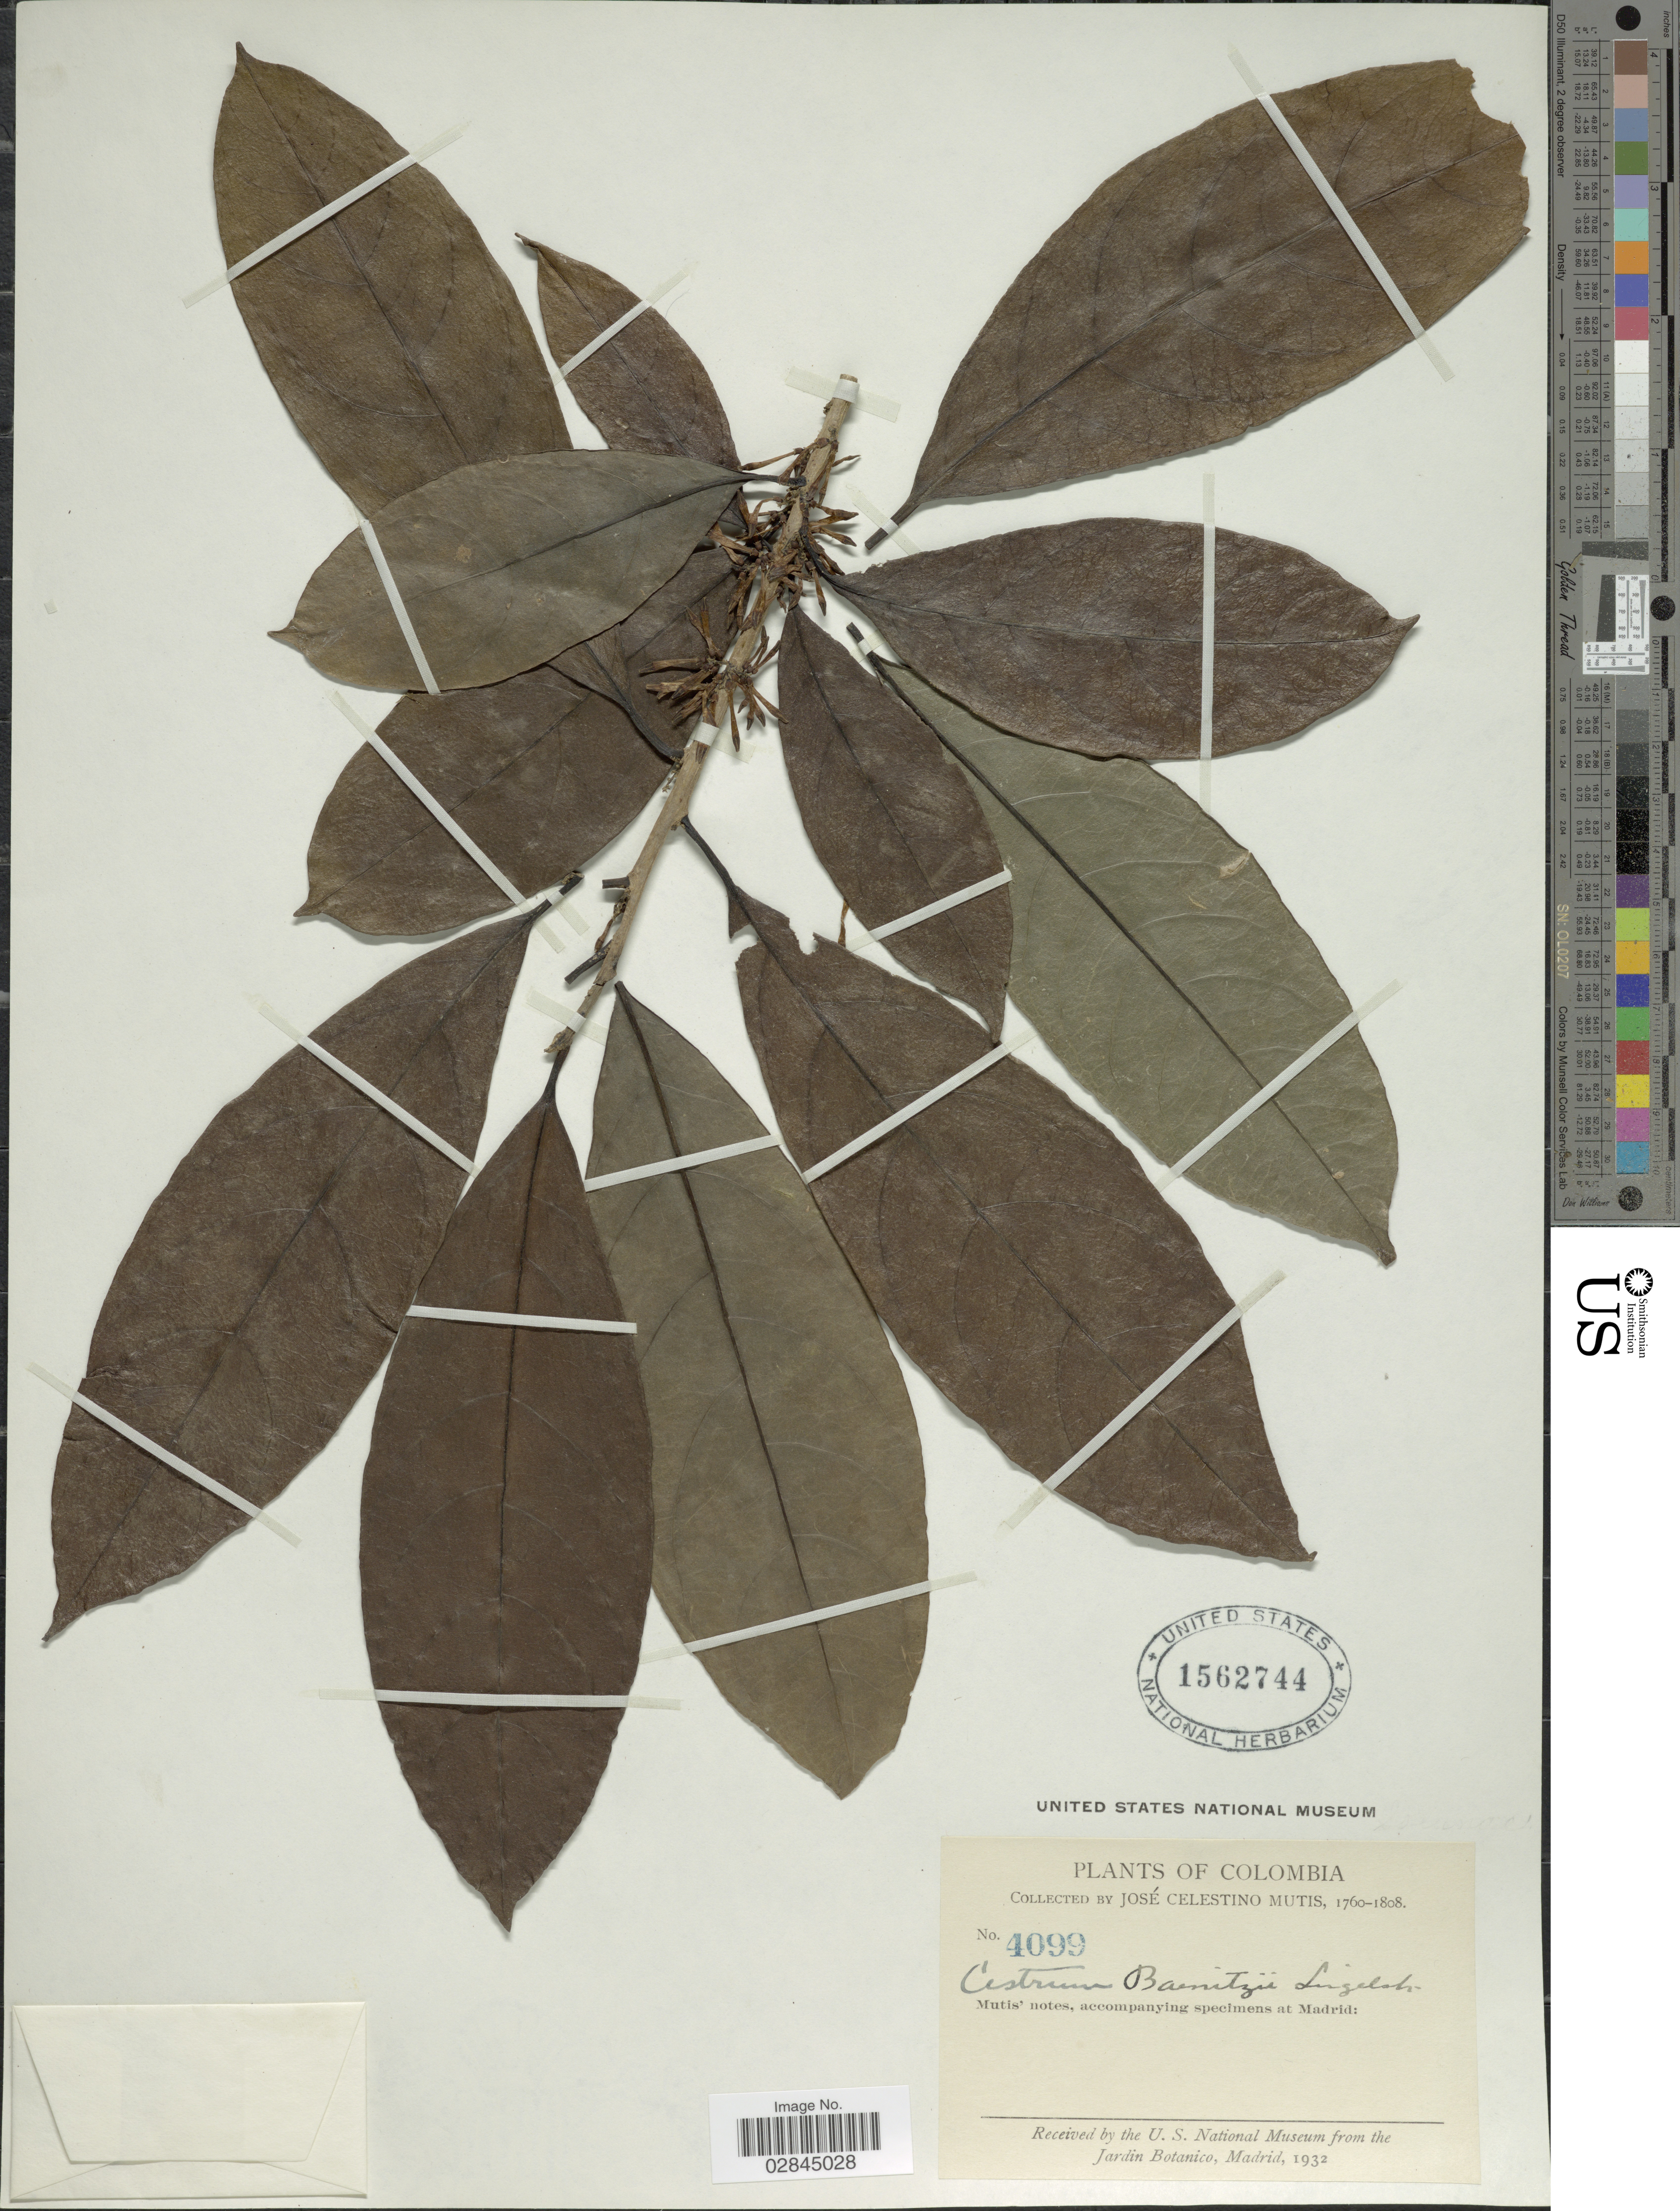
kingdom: Plantae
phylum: Tracheophyta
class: Magnoliopsida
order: Solanales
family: Solanaceae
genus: Cestrum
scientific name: Cestrum schlechtendahlii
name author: G. Don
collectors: J. C. B. Mutis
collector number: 4099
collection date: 1760/1808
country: Colombia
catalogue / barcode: US 1562744